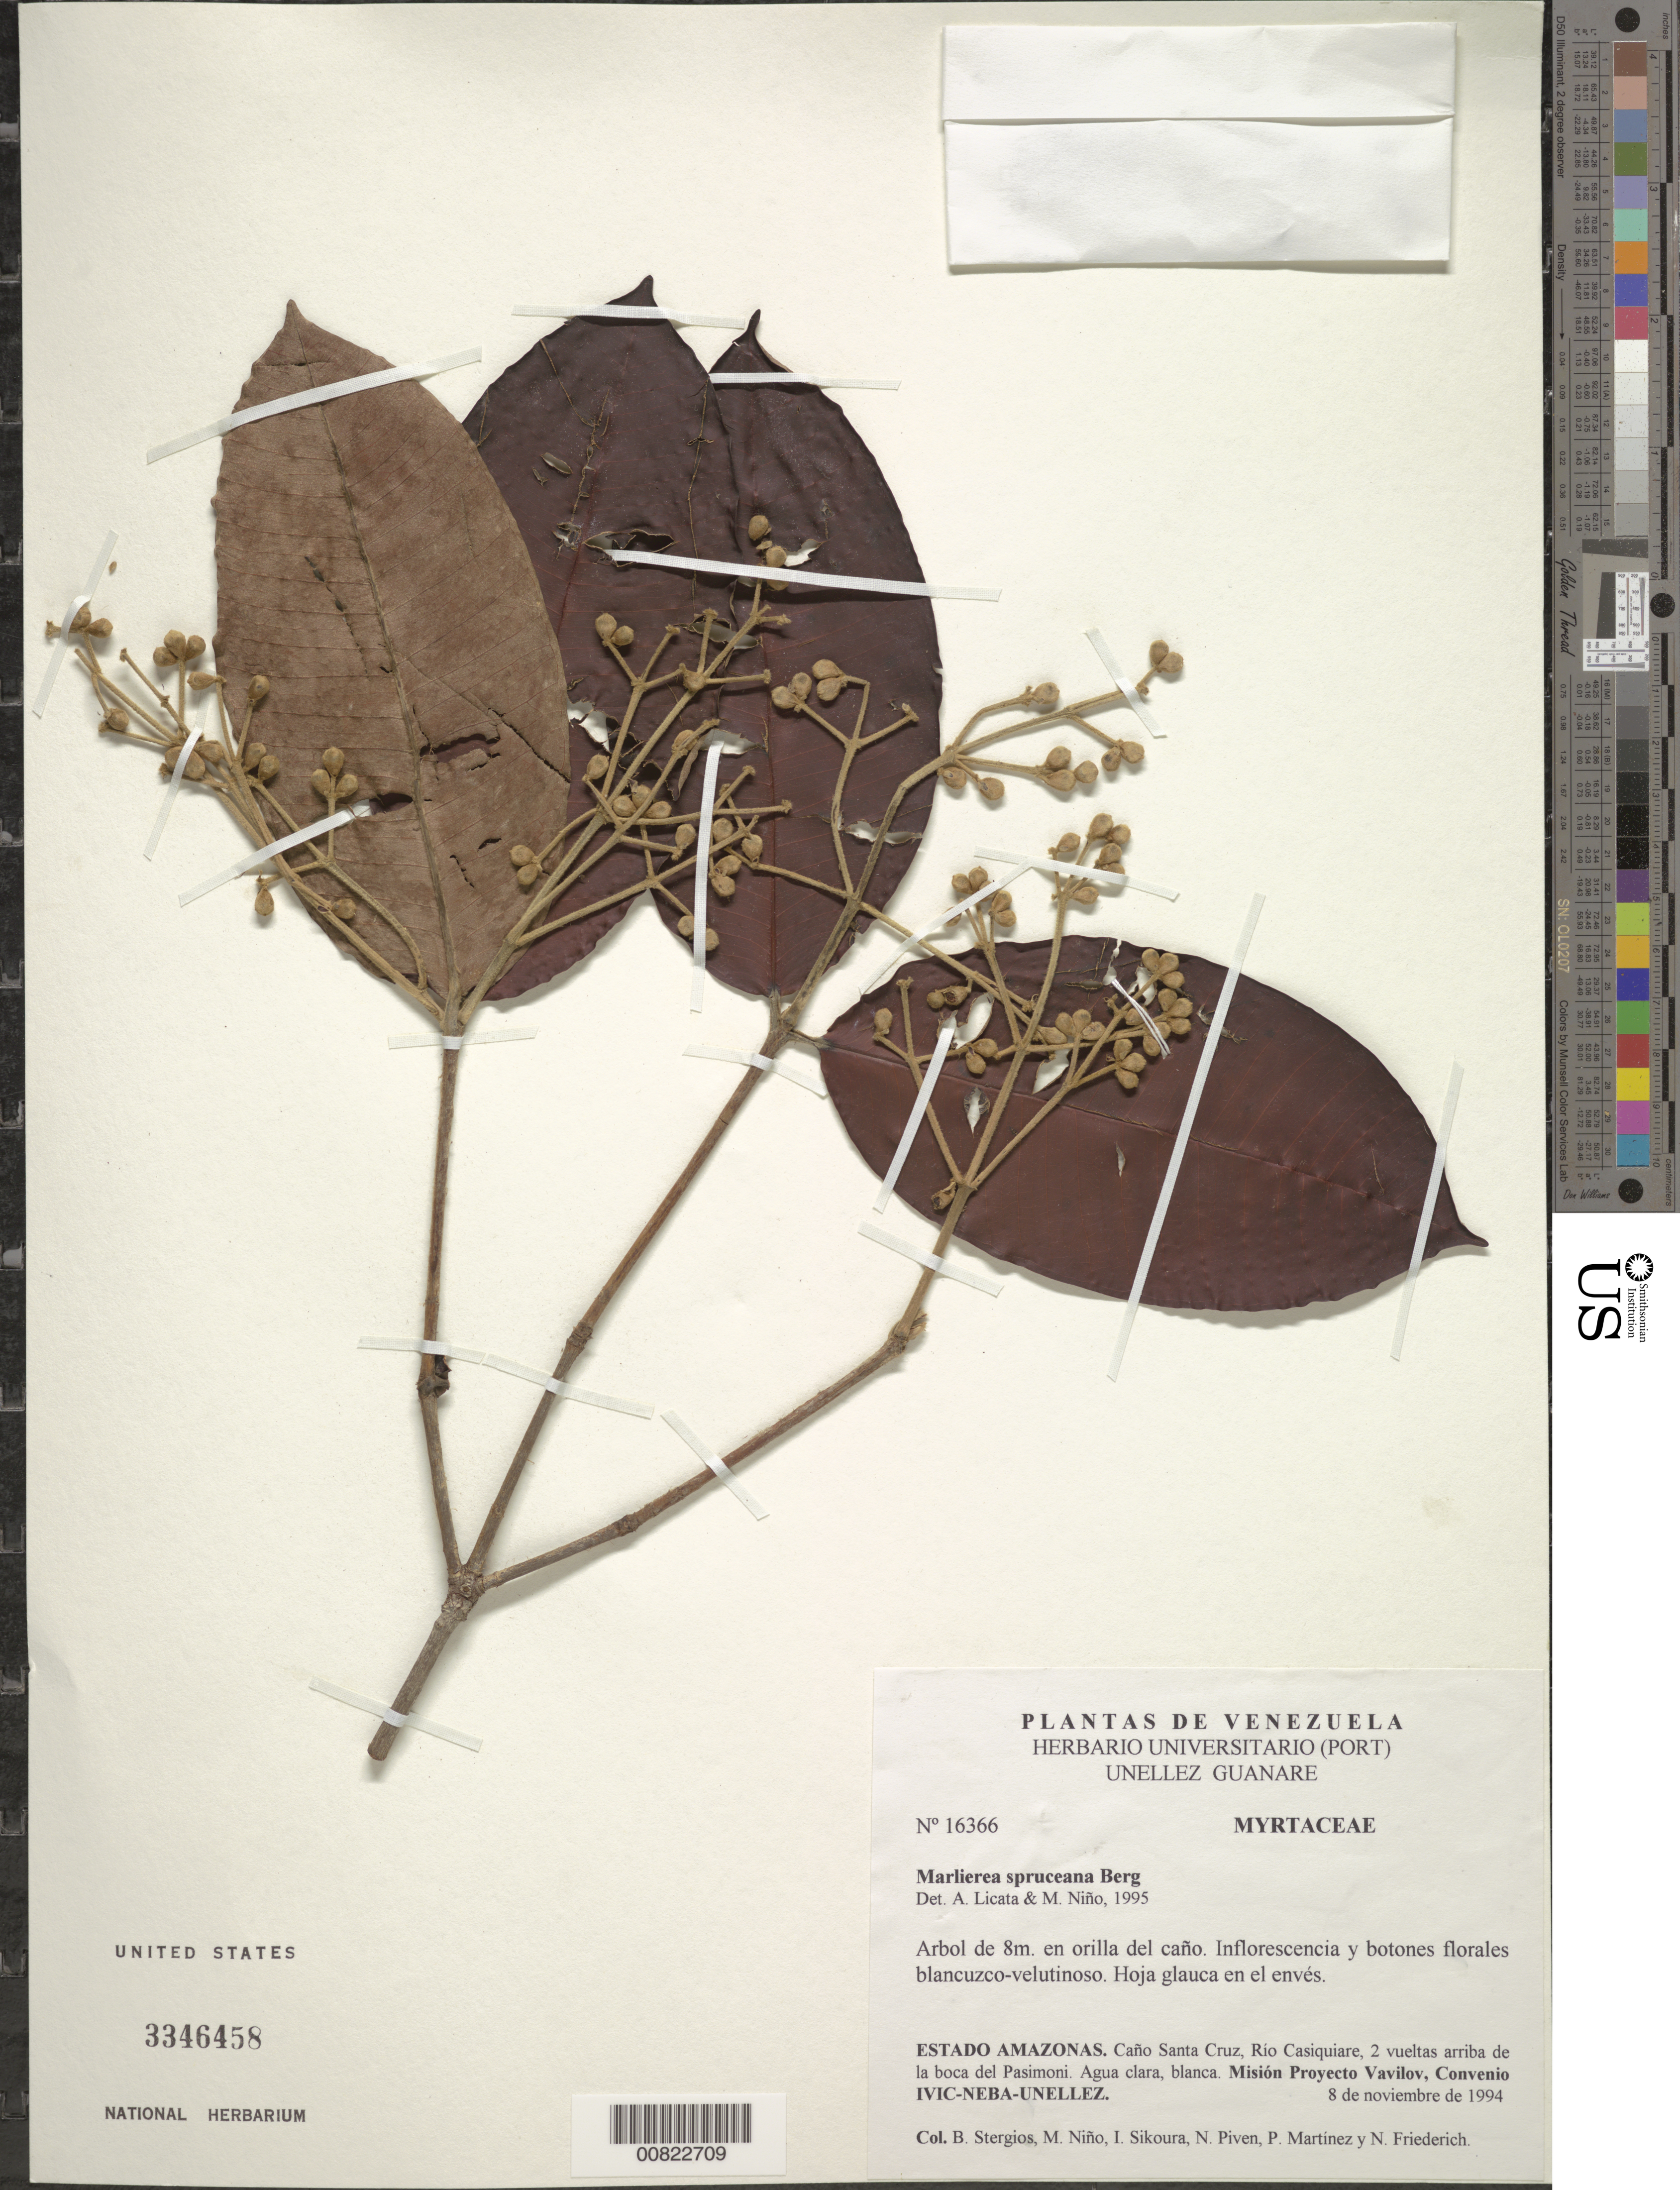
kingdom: Plantae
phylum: Tracheophyta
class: Magnoliopsida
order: Myrtales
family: Myrtaceae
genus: Myrcia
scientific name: Myrcia uaupensis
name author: (O. Berg) Gaem & E. Lucas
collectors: B. G. Stergios, S. M. Niño, I. Sikoura, N. Piven, P. Martinez & N. Friederich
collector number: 16366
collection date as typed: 8-Nov-94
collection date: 1994-11-08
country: Venezuela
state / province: Amazonas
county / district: Alto Orinoco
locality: Caño Santa Cruz, río Casiquiare, 2 vueltas arriba de boca del Pasimoni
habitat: Agua clara, blanca; en orilla del caño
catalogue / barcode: US 3346458